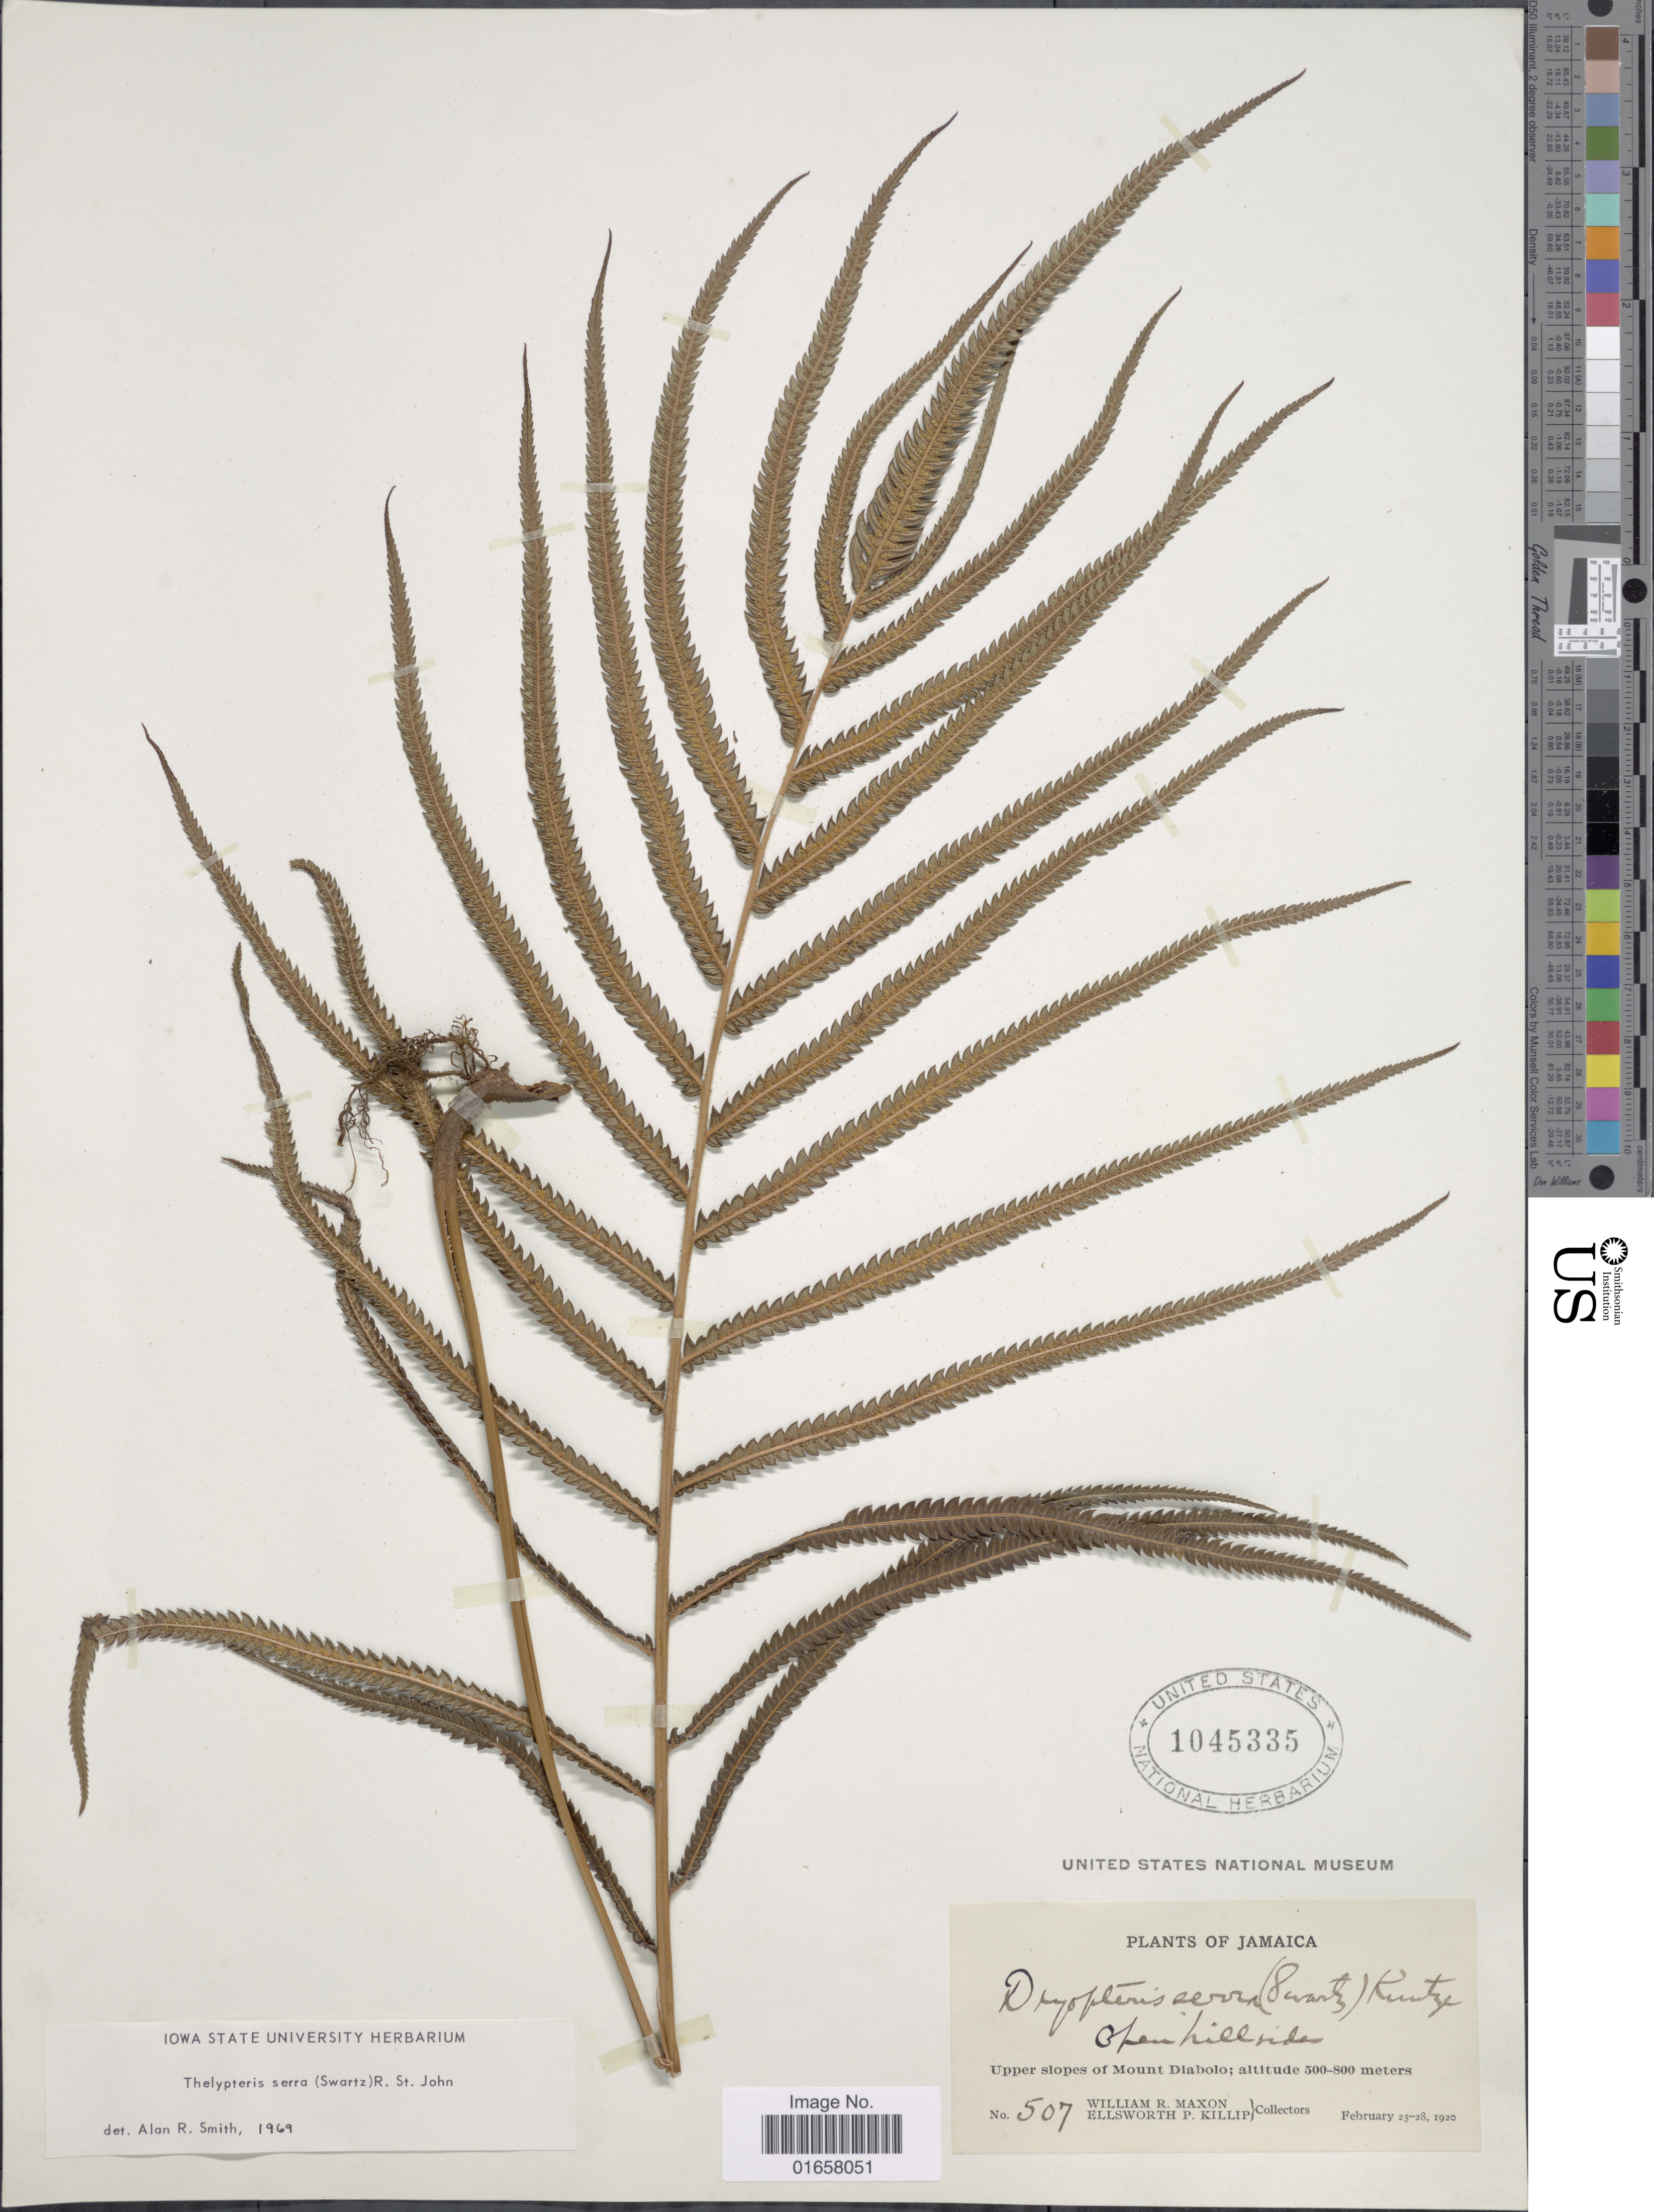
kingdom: Plantae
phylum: Tracheophyta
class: Polypodiopsida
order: Polypodiales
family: Thelypteridaceae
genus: Christella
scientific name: Christella serra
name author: (Sw.) Holttum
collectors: W. R. Maxon & E. P. Killip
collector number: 507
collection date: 1920-02-25/1920-02-28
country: Jamaica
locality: Jamaica, upper slopes of Mount Diabolo.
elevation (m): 500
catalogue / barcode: US 1045335